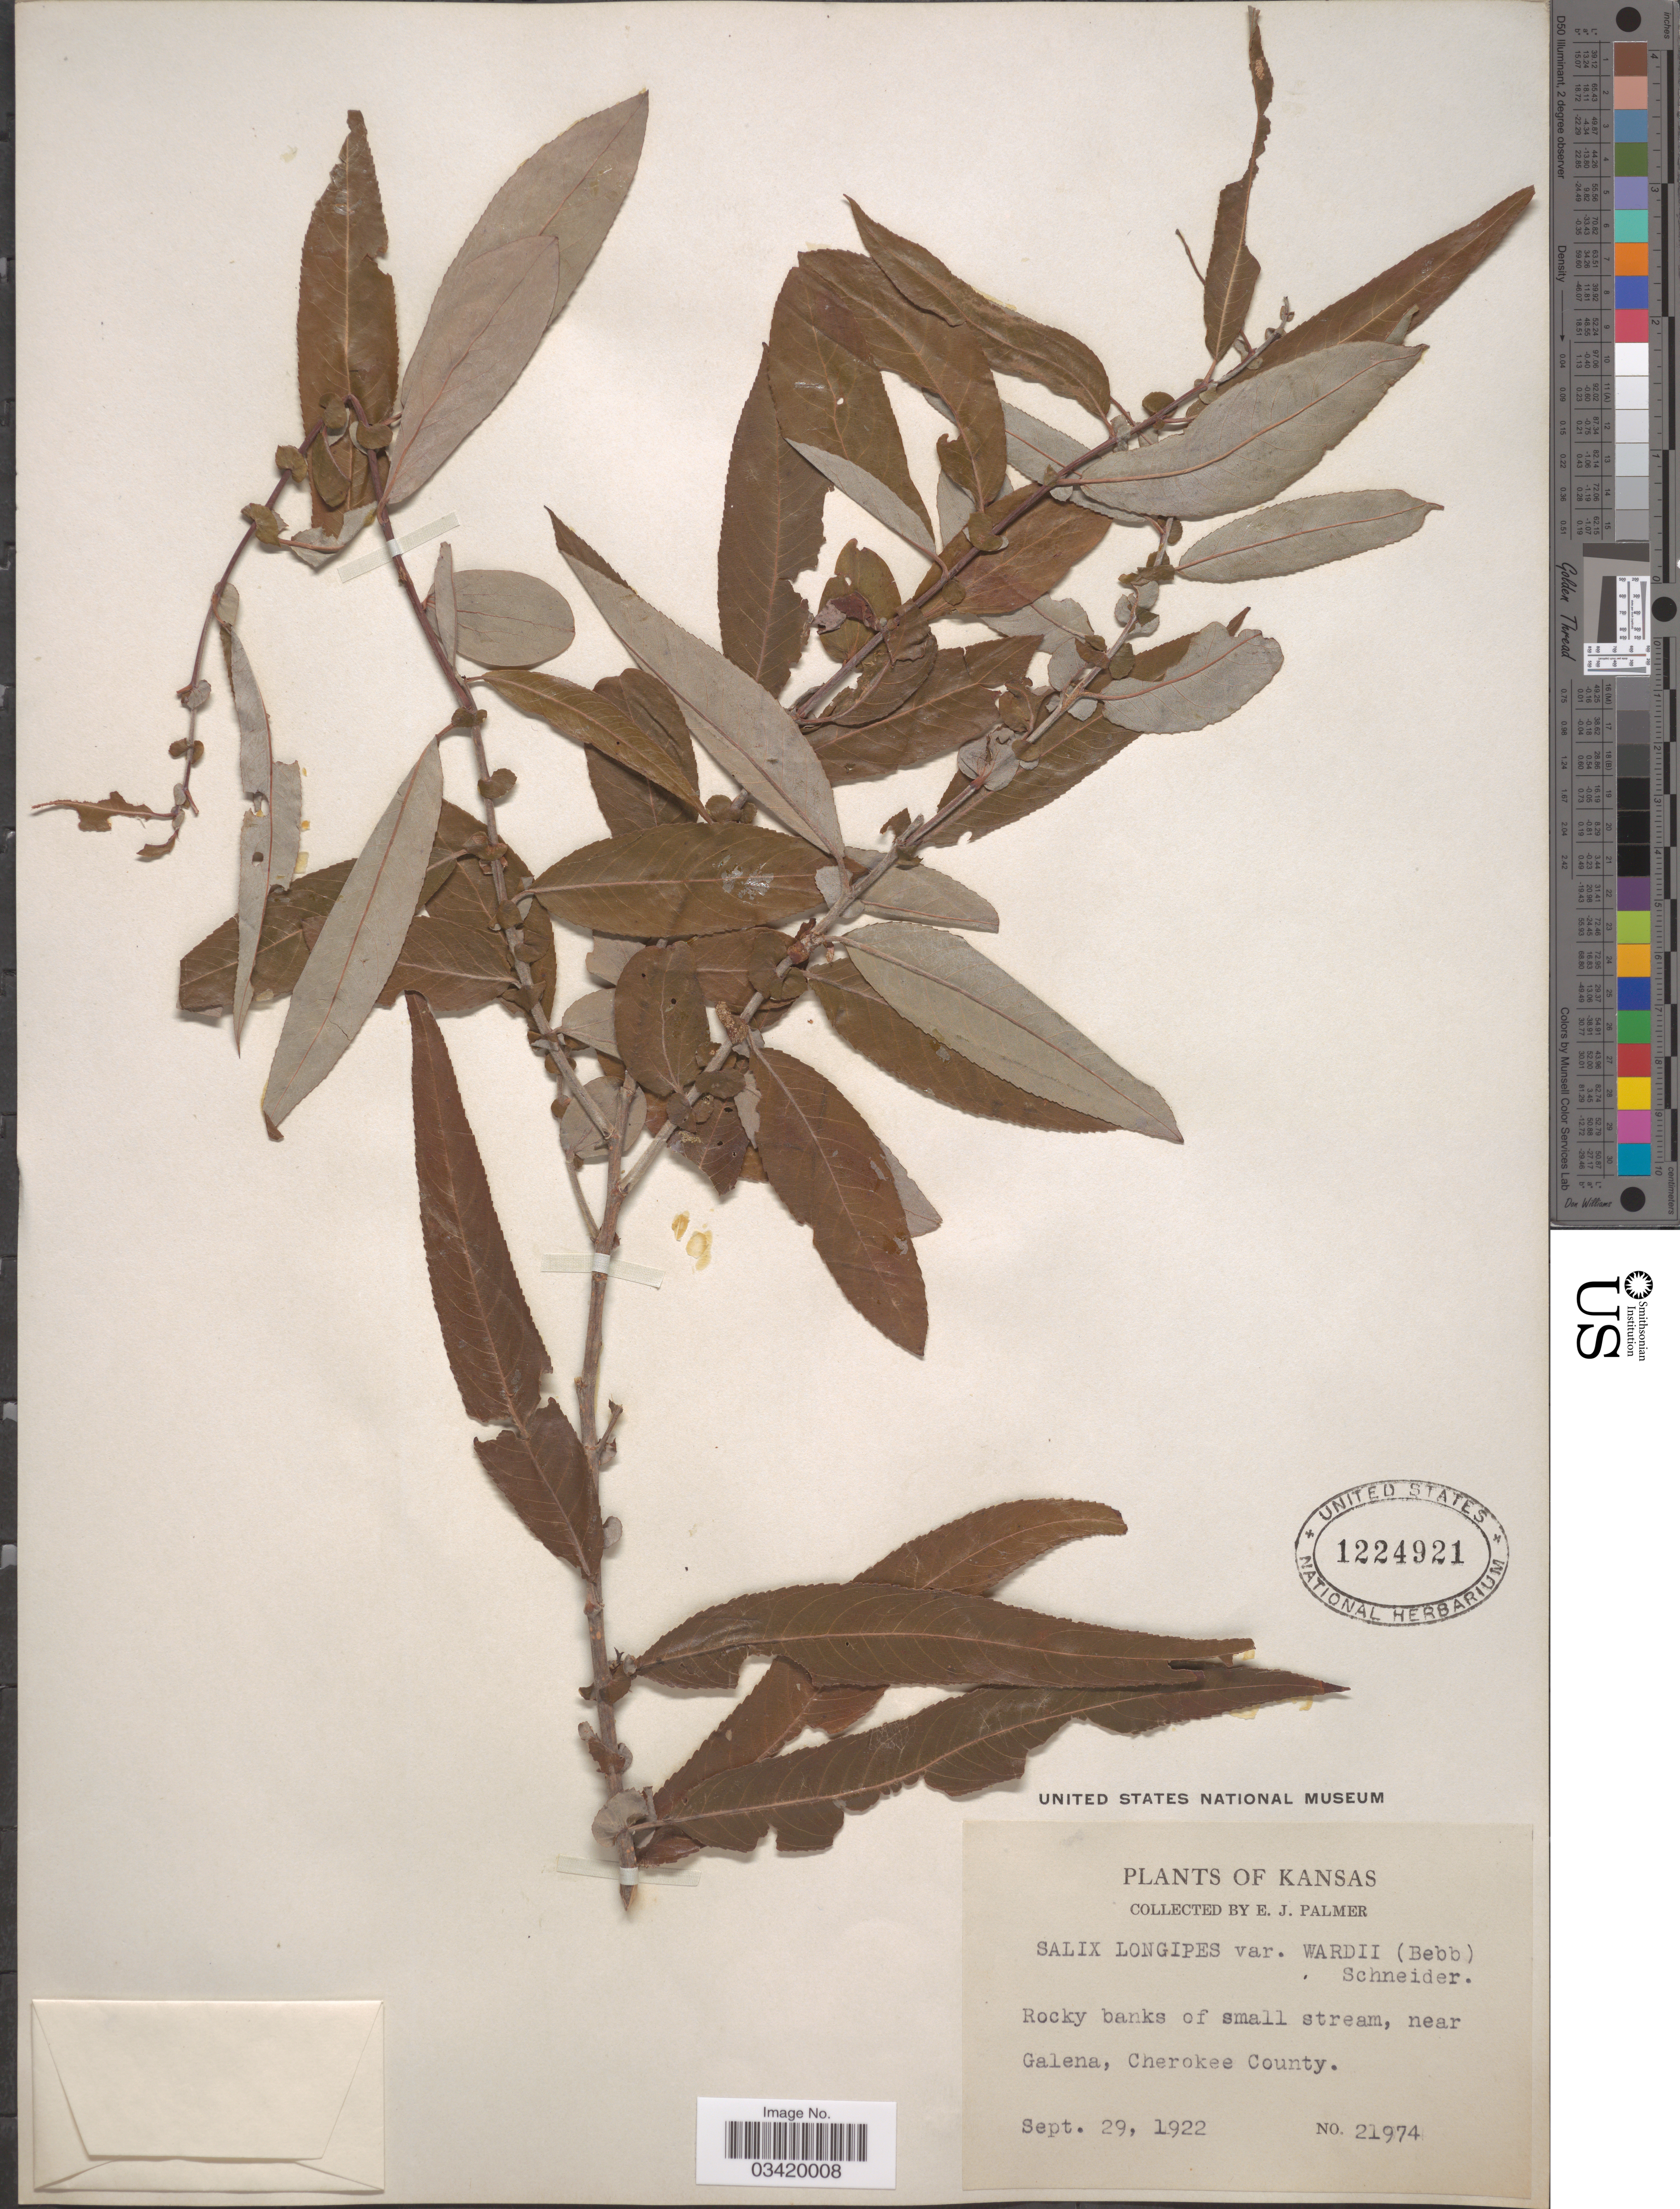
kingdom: Plantae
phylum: Tracheophyta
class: Magnoliopsida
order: Malpighiales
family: Salicaceae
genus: Salix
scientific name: Salix caroliniana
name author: Michx.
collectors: E. J. Palmer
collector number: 21974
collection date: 1922-09-29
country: United States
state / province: Kansas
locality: Rocky banks of small stream, near Galena, Cherokee County.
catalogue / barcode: US 1224921